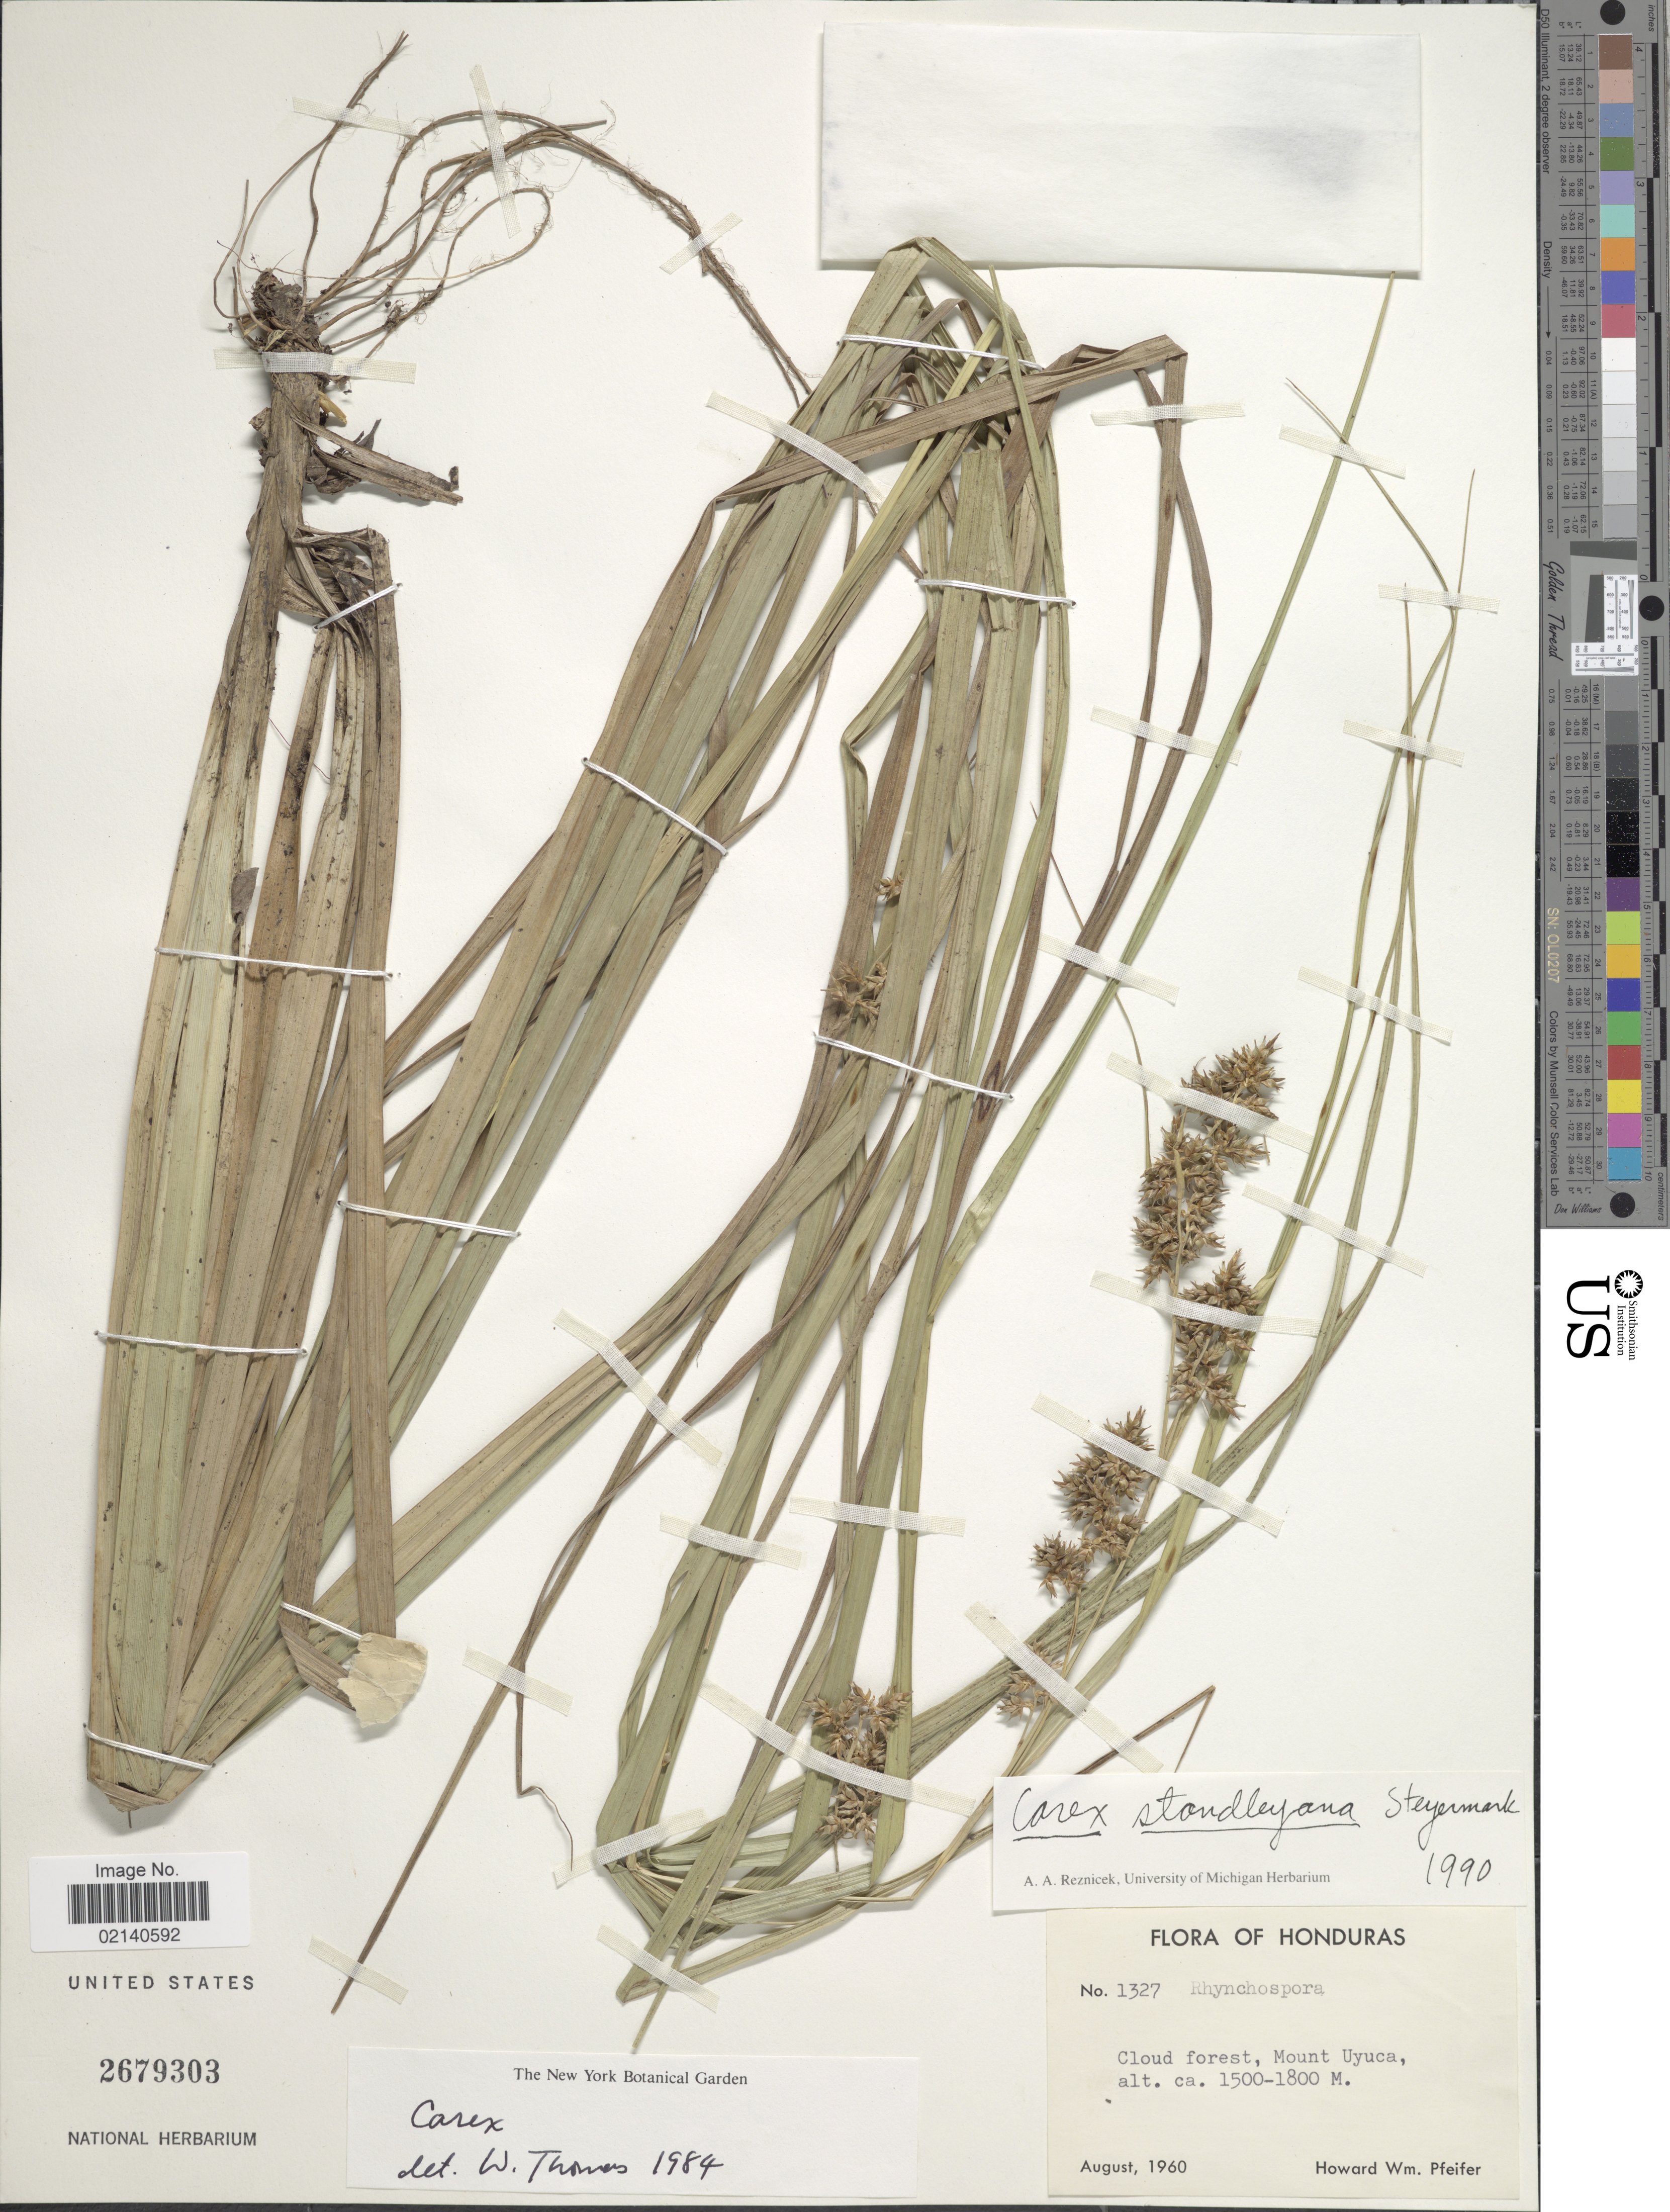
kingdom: Plantae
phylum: Tracheophyta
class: Liliopsida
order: Poales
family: Cyperaceae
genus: Carex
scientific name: Carex standleyana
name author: Steyerm.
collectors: H. W. Pfeifer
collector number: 1327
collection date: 1960-08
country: Honduras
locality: Cloud forest, Mount Uyuca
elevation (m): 1500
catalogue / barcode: US 2679303